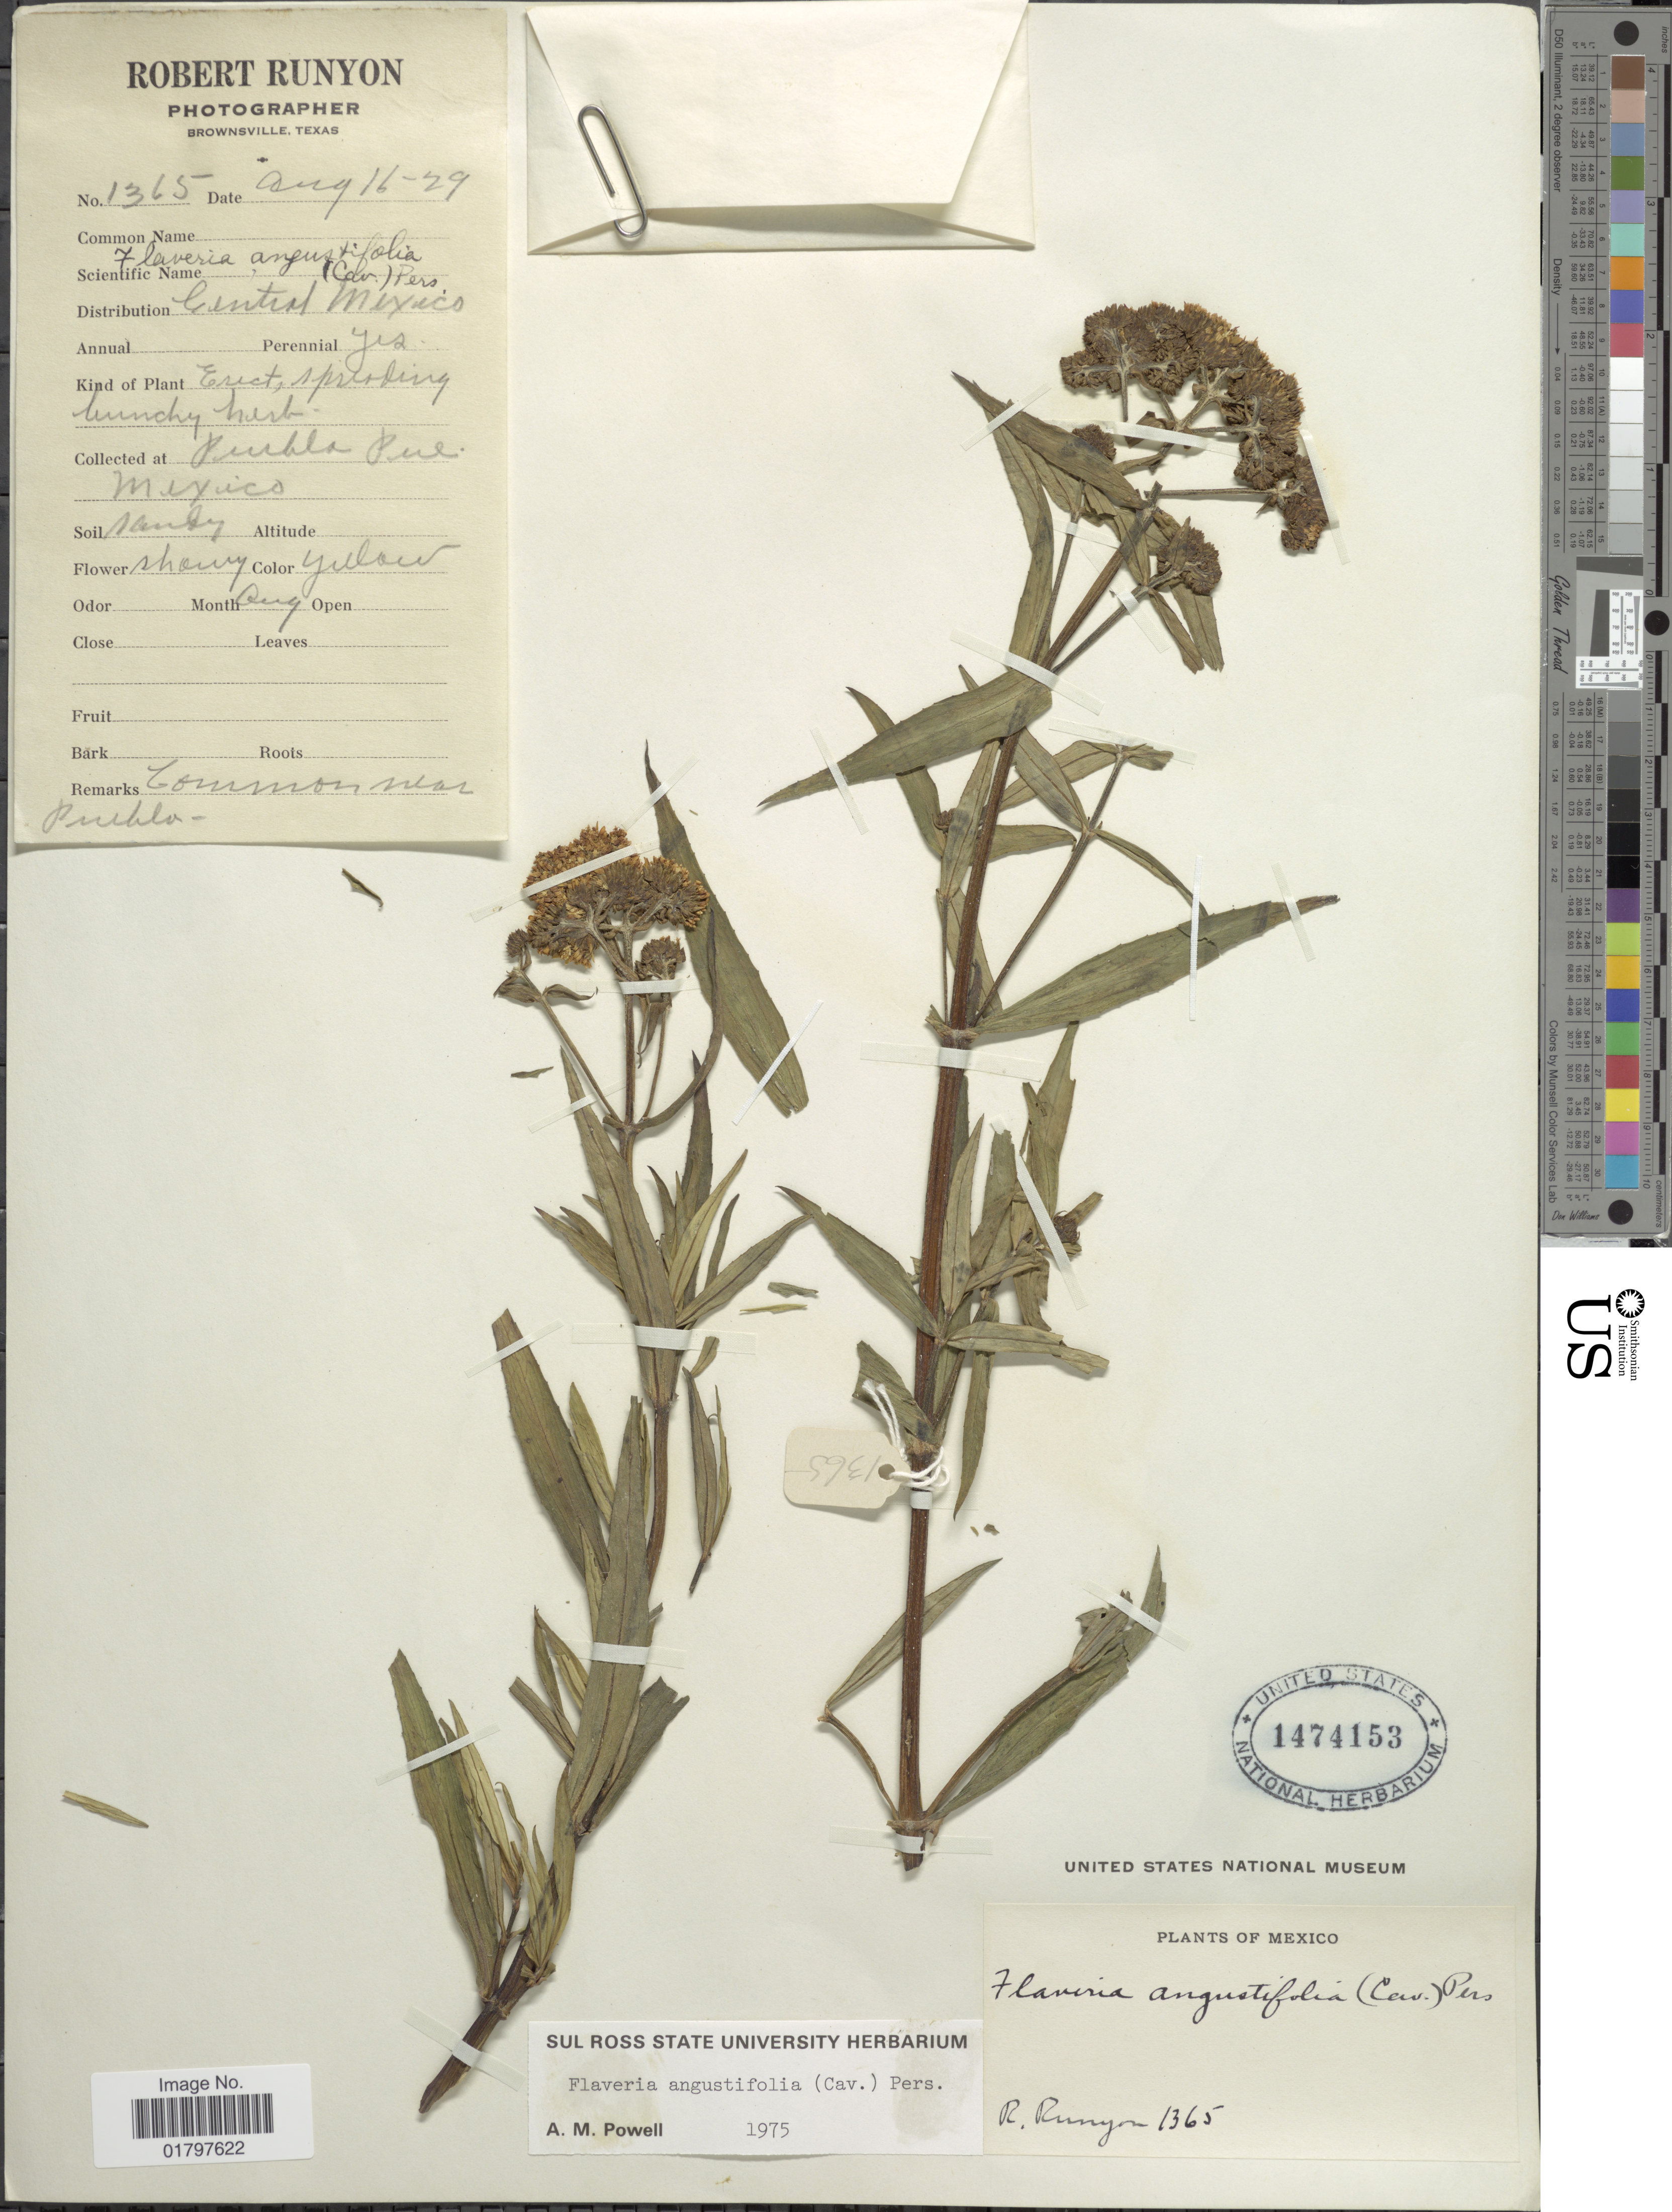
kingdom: Plantae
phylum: Tracheophyta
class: Magnoliopsida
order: Asterales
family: Asteraceae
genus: Flaveria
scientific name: Flaveria angustifolia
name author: Pers.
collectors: R. Runyon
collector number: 1365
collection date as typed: Transcribed d/m/y: 16/8/29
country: Mexico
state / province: Puebla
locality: Central Mexico. Puebla, Pue.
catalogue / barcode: US 1474153